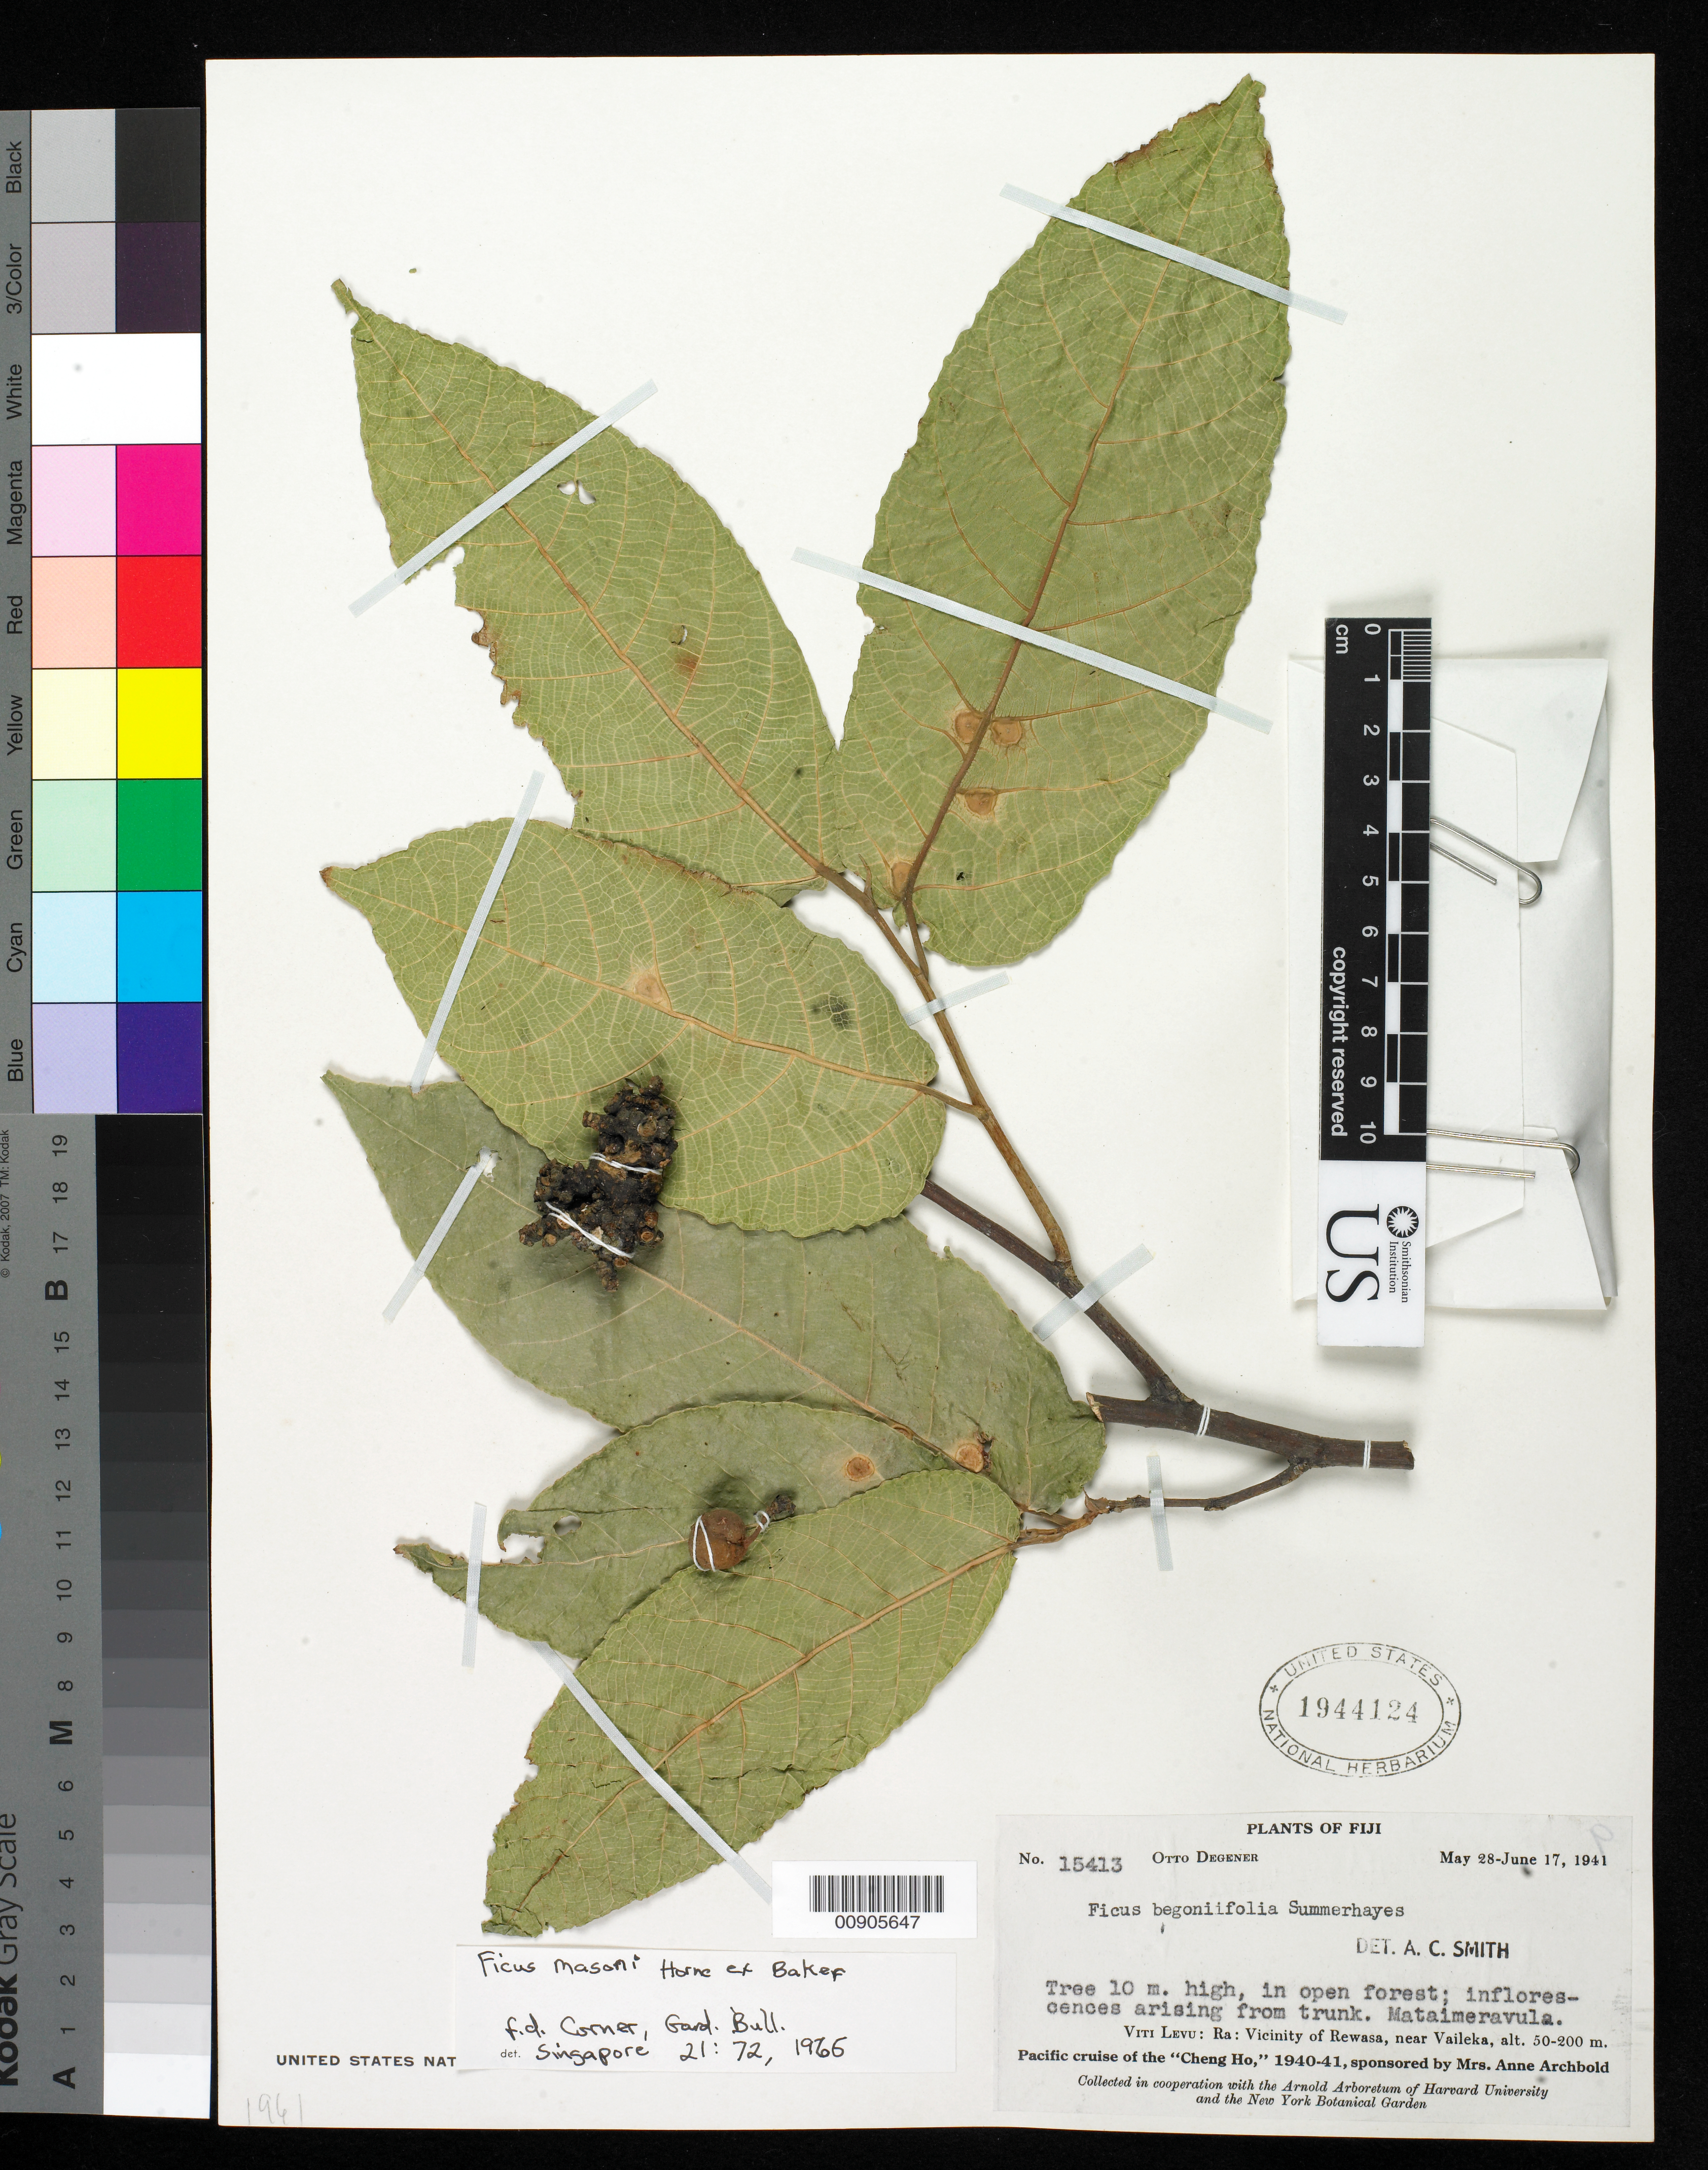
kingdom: Plantae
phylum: Tracheophyta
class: Magnoliopsida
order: Rosales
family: Moraceae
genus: Ficus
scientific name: Ficus masonii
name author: Horne ex Baker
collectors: O. Degener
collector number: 15413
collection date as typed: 28 May 1941 to 17 Jun 1941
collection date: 1941-05-28/1941-06-17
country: Fiji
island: Vatu-i-Ra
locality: Ra: Vicinity of Rewasa, near Vaileka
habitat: Open forest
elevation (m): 50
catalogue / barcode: US 1944124